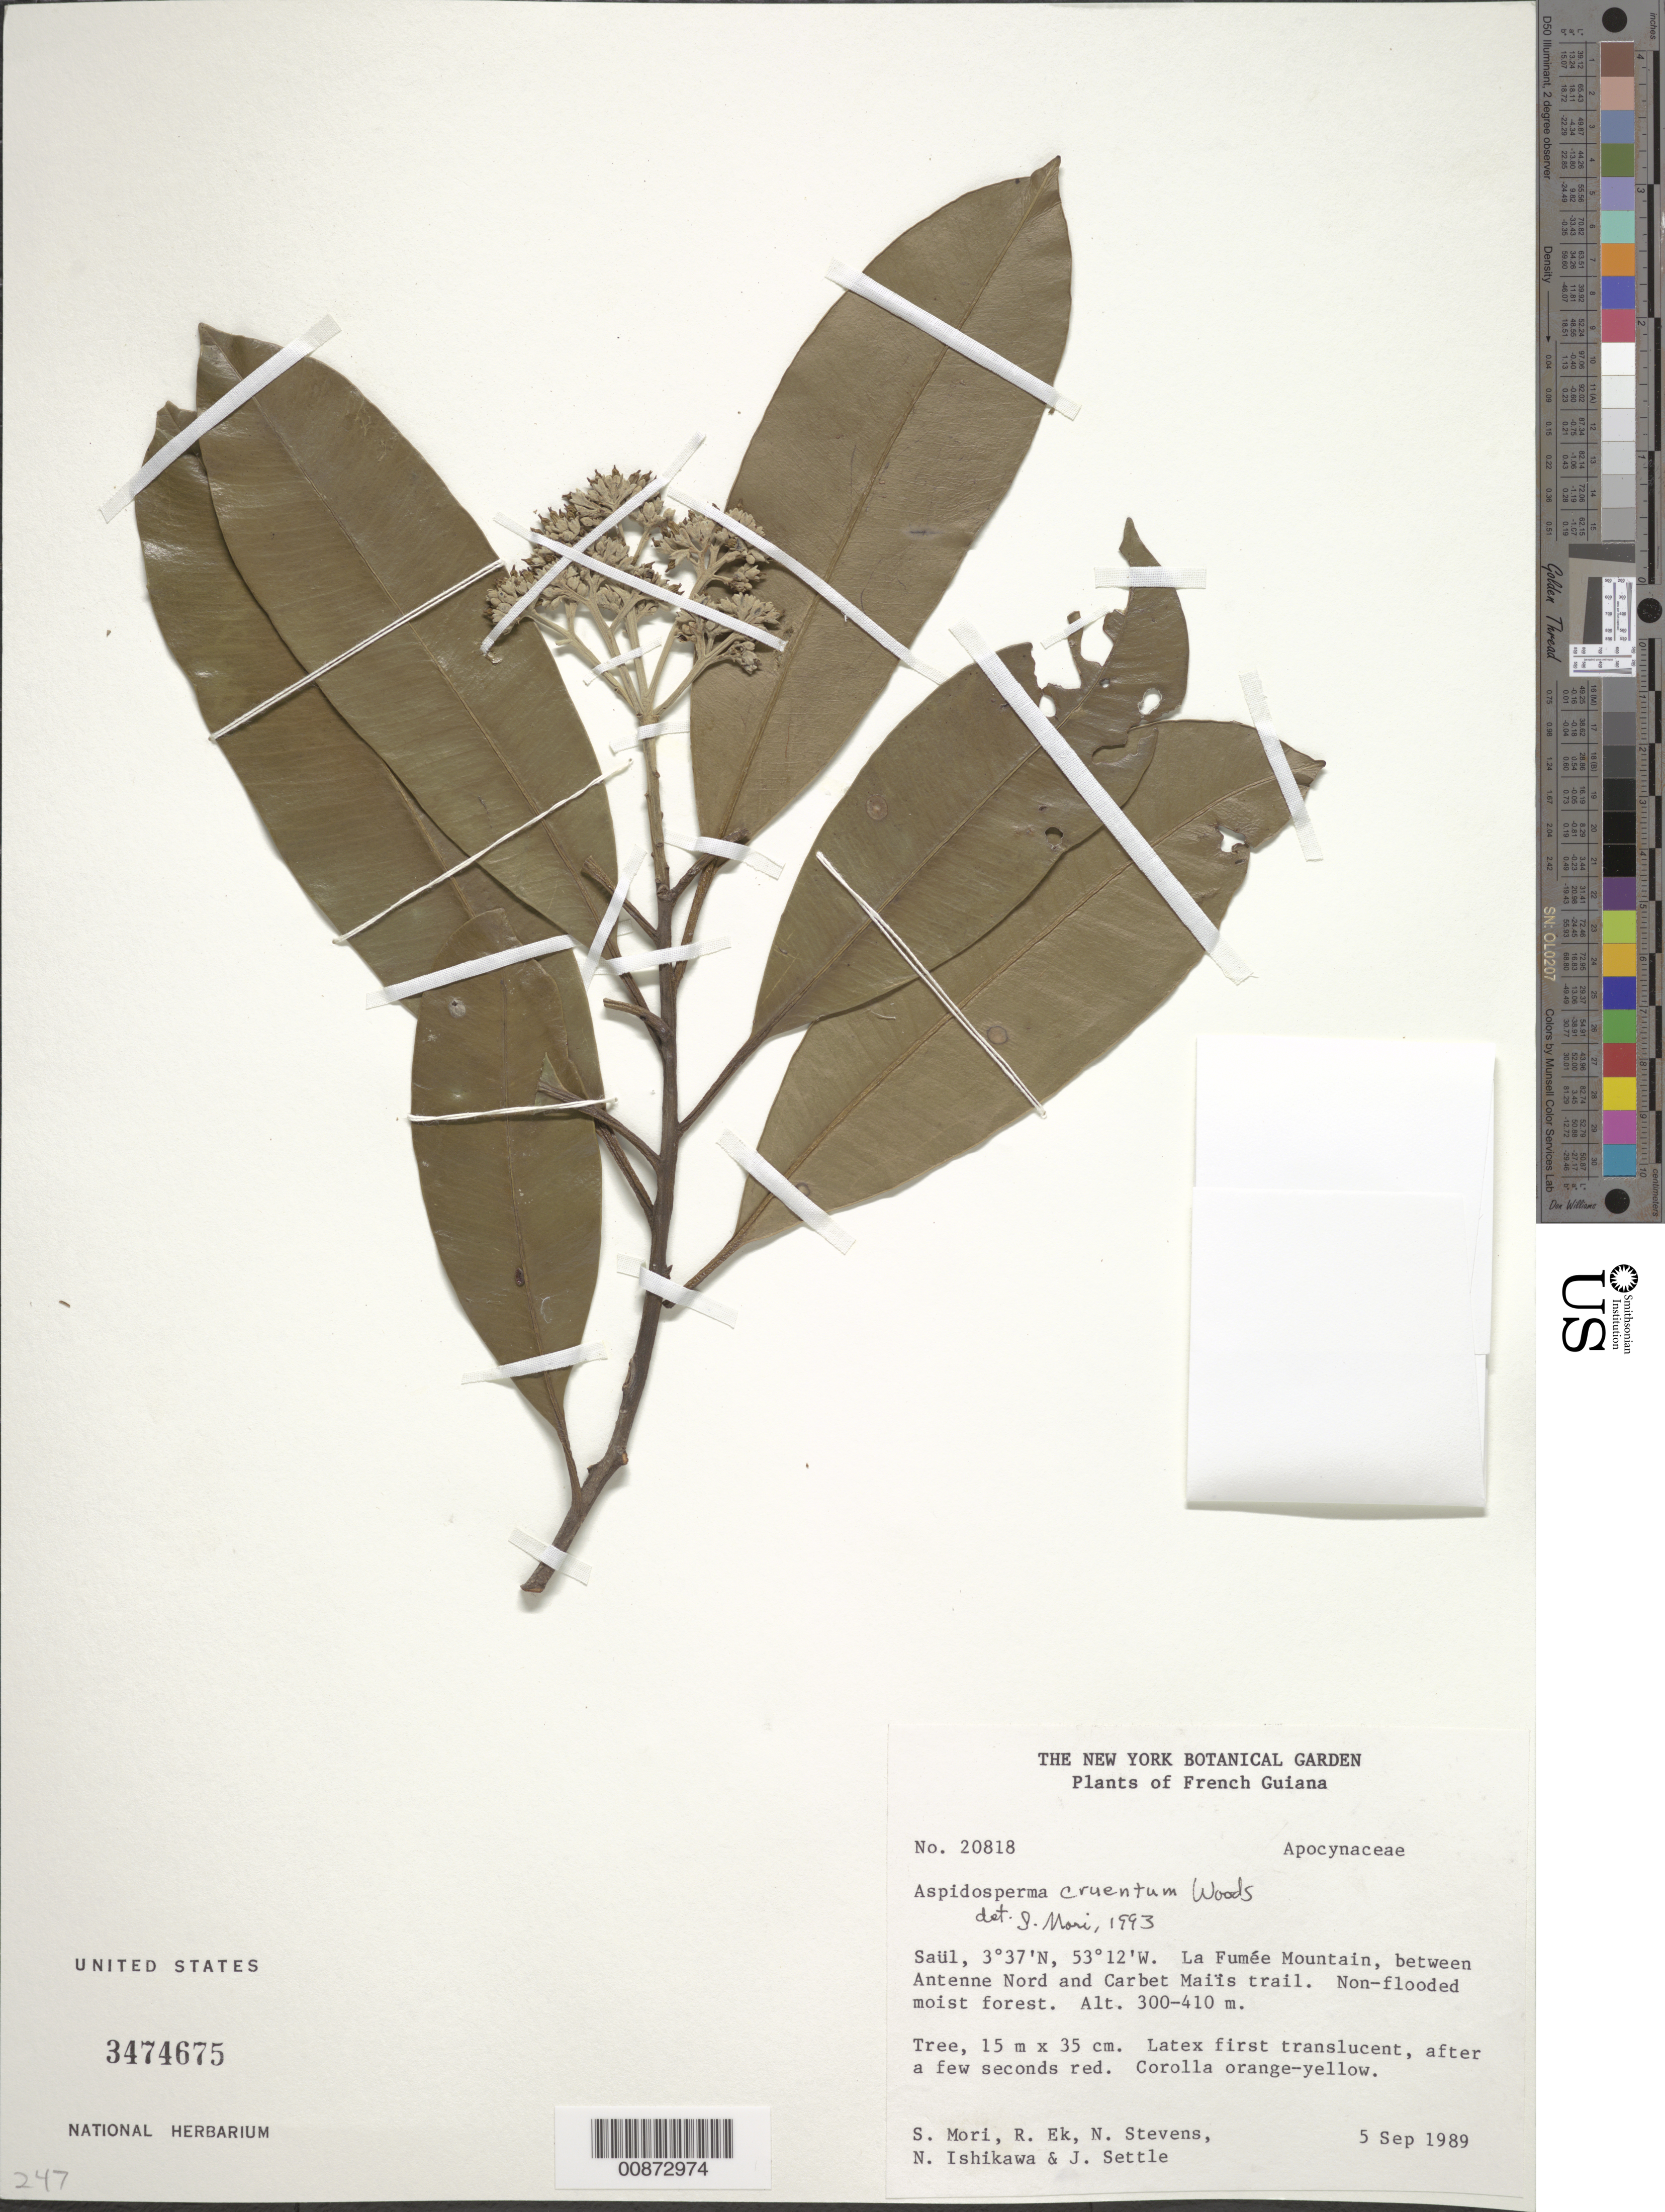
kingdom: Plantae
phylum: Tracheophyta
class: Magnoliopsida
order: Gentianales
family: Apocynaceae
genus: Aspidosperma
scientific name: Aspidosperma cruentum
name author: Woodson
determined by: Mori, Scott A.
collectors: S. Mori, R. C. Ek, N. Stevens, N. Ishikawa & J. Settle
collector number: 20818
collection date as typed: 5-Sep-89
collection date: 1989-09-05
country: French Guiana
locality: Saül, La Fumée Mountain, between Antenne Nord and Carbet Maïs trail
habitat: Non-flooded moist forest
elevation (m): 300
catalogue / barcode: US 3474675